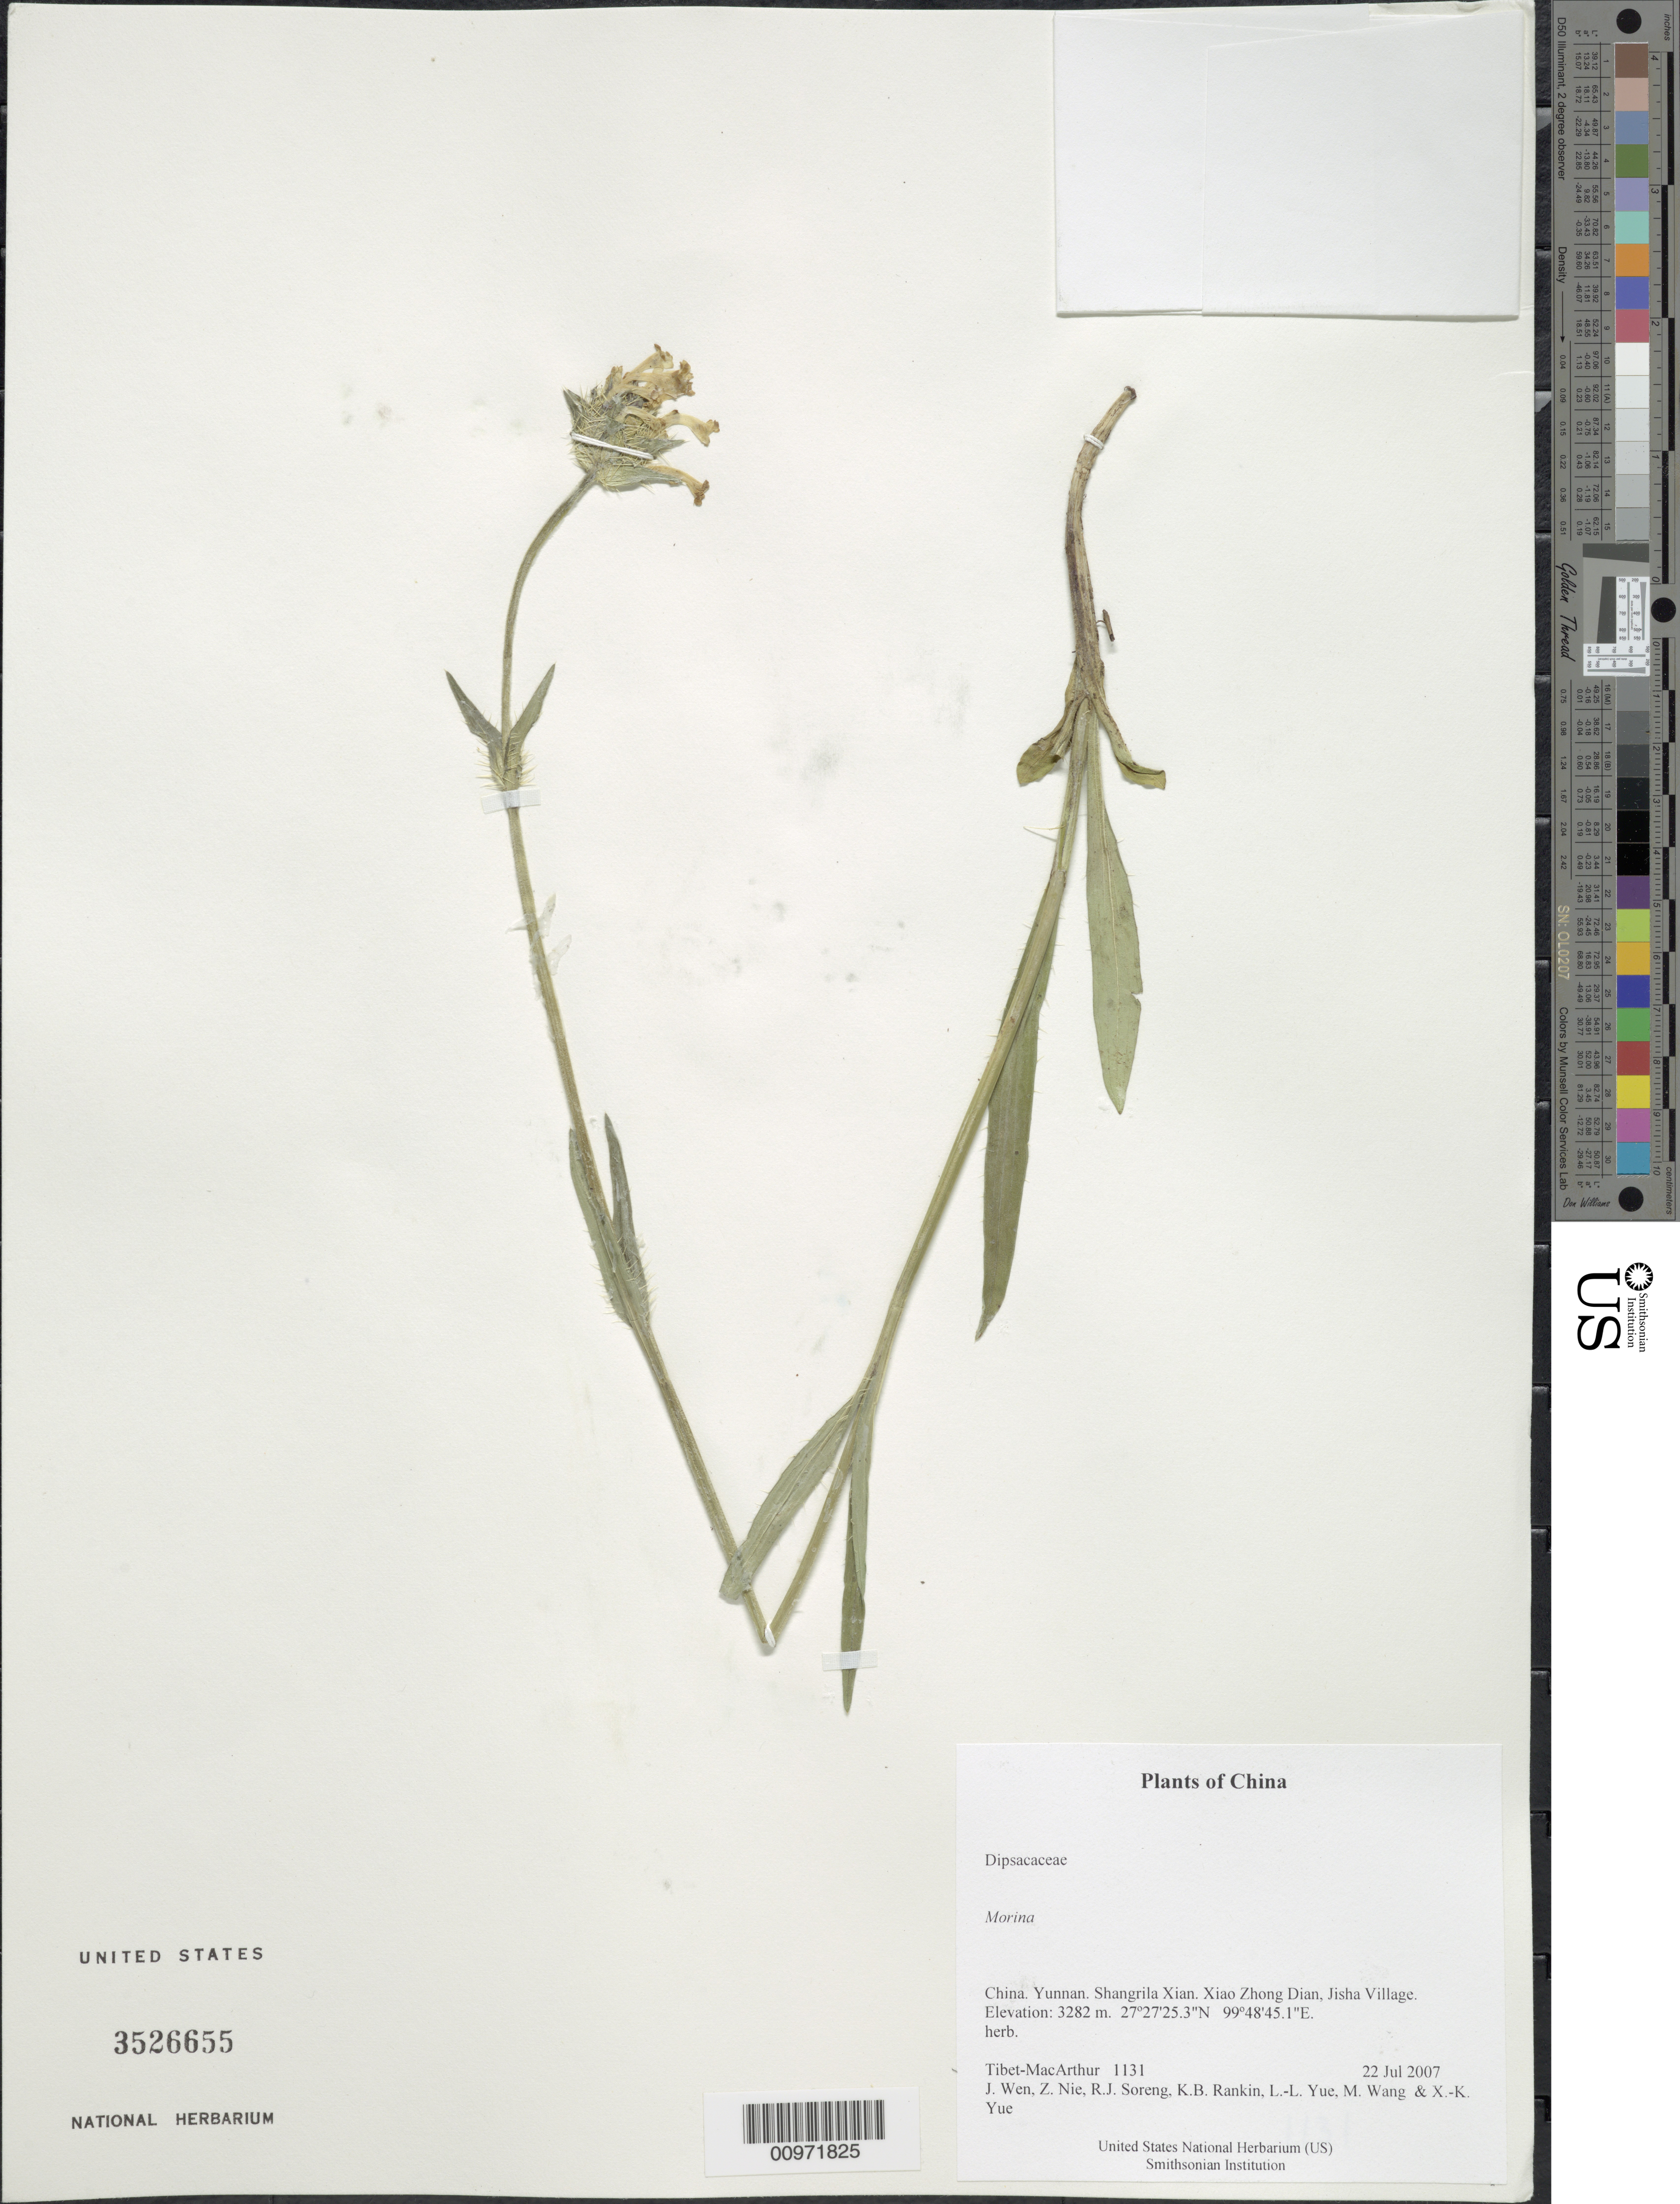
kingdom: Plantae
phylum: Tracheophyta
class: Magnoliopsida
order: Dipsacales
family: Caprifoliaceae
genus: Morina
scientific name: Morina sp.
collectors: Tibet-MacArthur, J. Wen, Z. Nie, R. J. Soreng, K. Rankin, L. Yue, M. Wang & X. Yue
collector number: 1131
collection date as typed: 22 Jul 2007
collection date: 2007-07-22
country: China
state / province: Yunnan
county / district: Shangrila Xian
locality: Xiao Zhong Dian, Jisha Village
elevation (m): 3282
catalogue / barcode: US 3526655